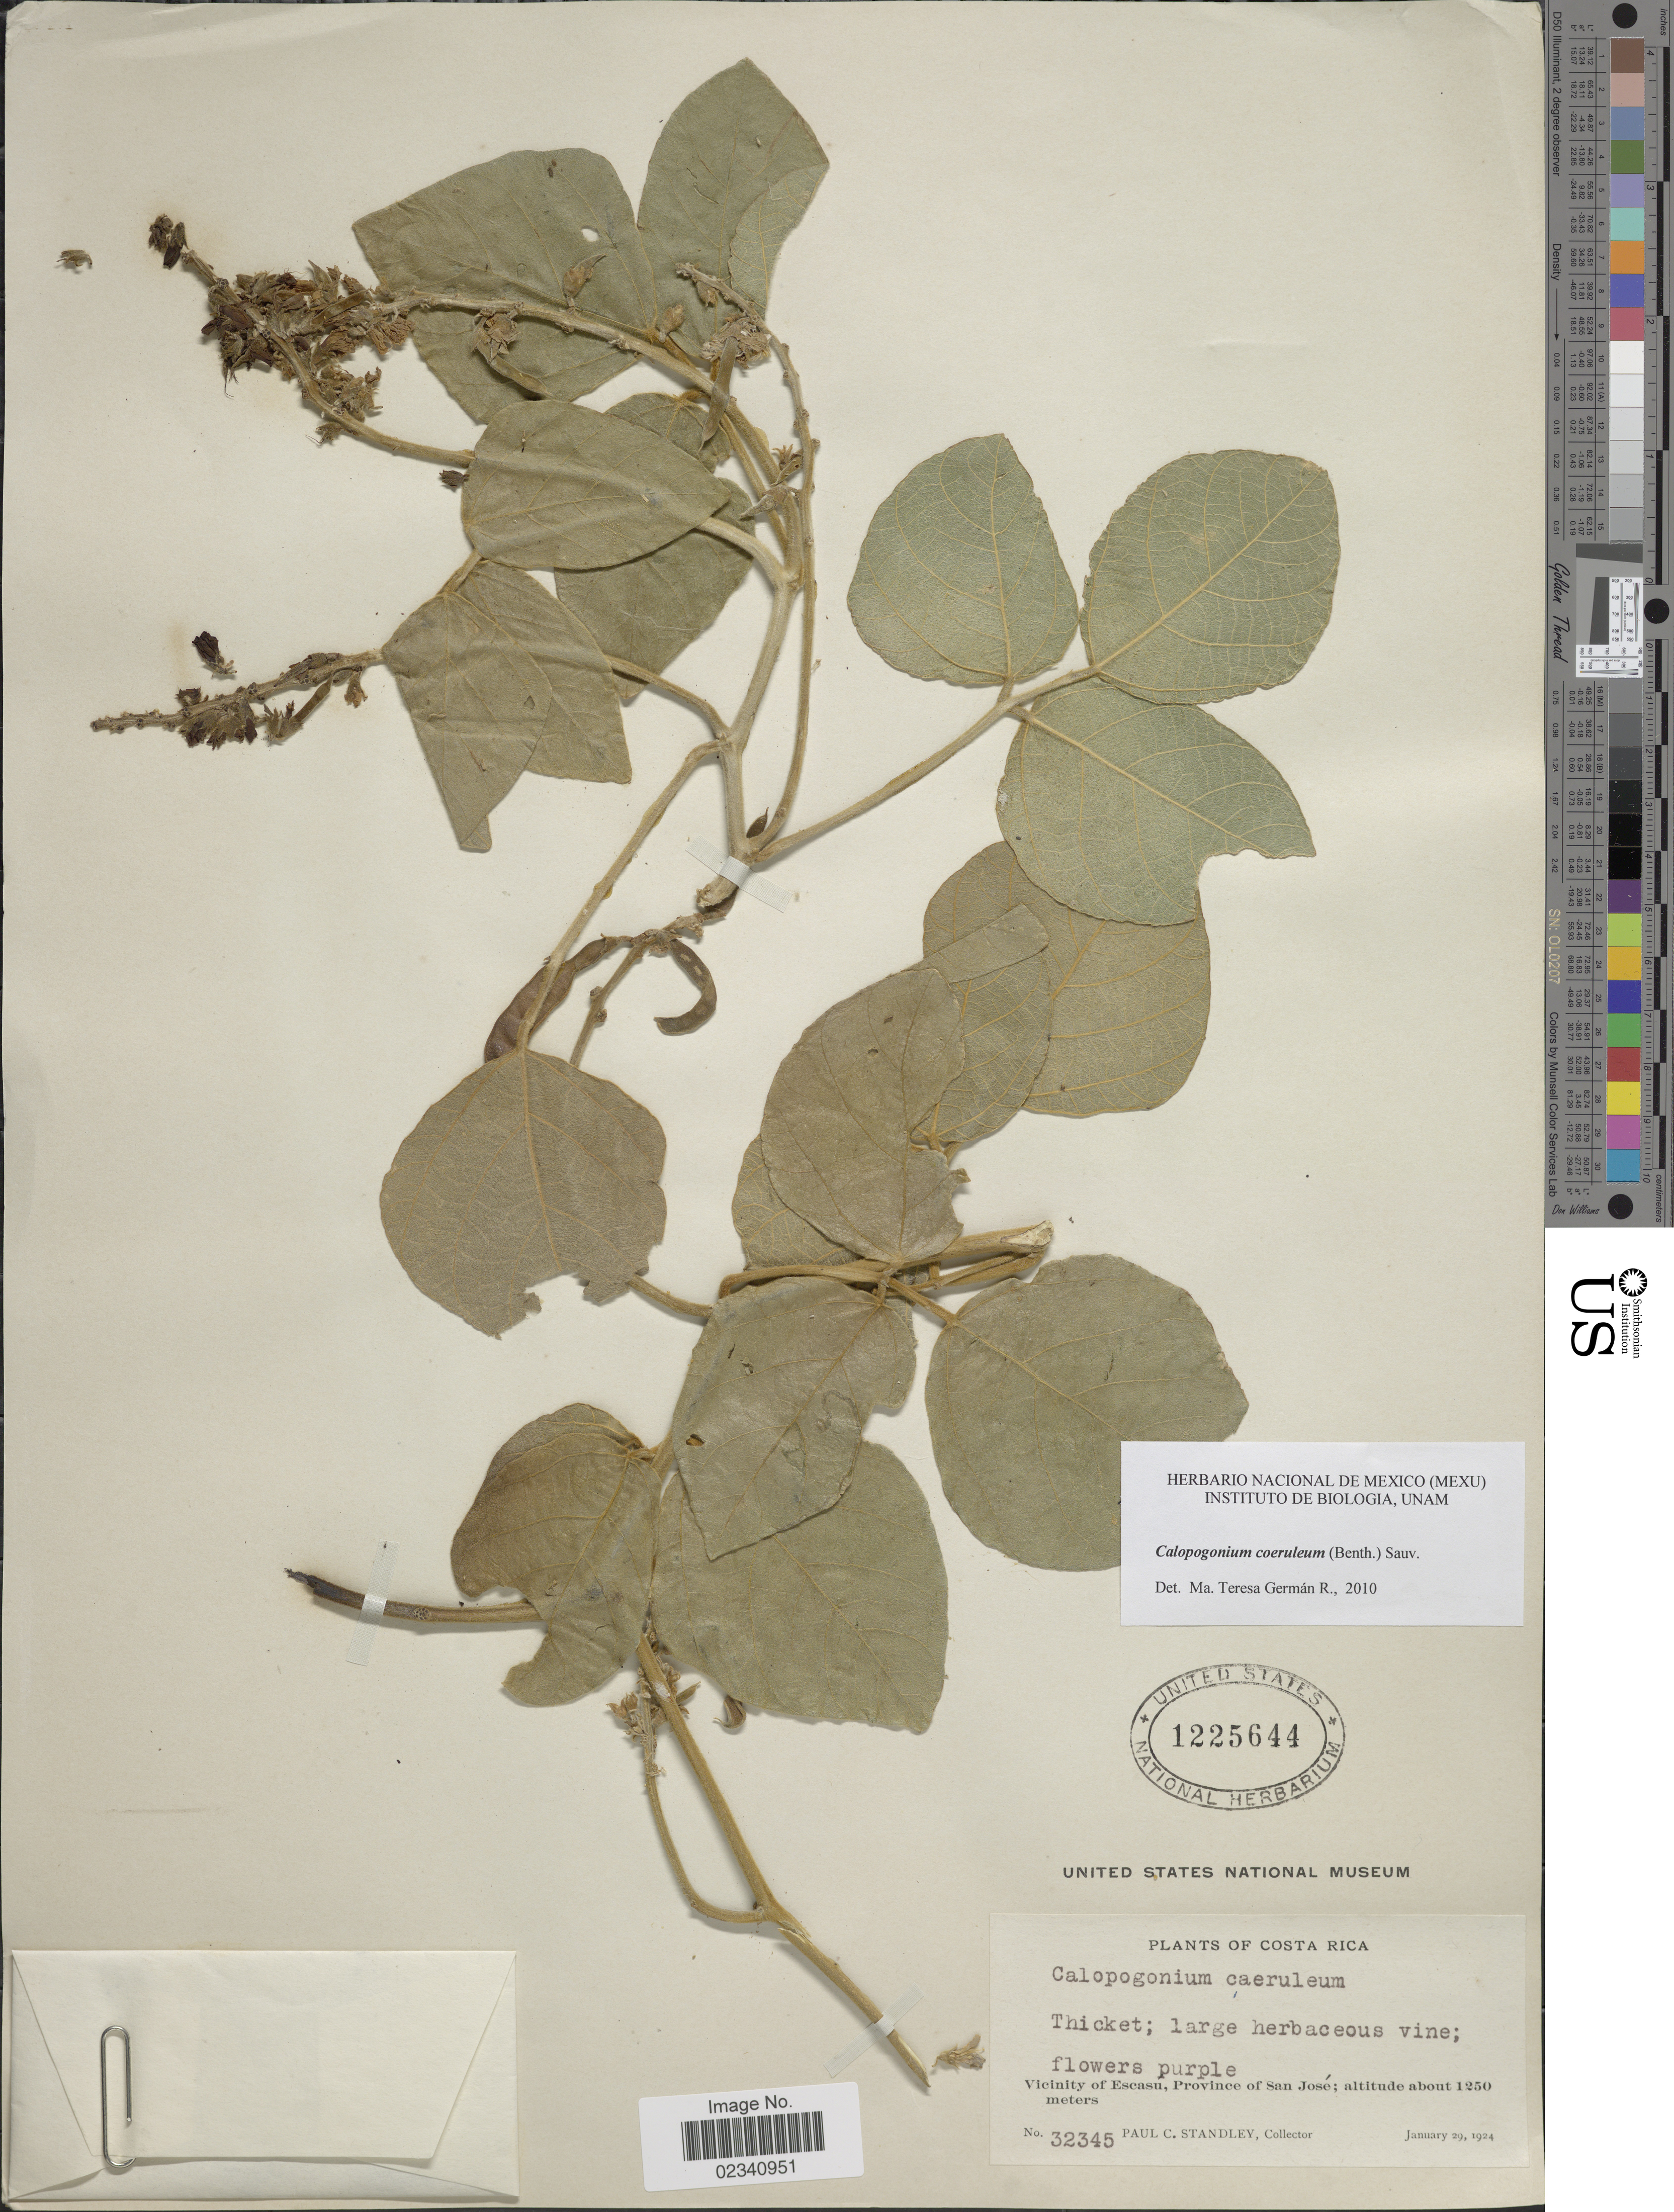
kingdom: Plantae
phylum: Tracheophyta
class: Magnoliopsida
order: Fabales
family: Fabaceae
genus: Calopogonium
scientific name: Calopogonium caeruleum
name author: (Benth.) C. Wright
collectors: P. C. Standley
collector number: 32345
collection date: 1924-01-29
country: Costa Rica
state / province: San José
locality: Vicinity of Escasu, Province of San Jose.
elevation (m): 1250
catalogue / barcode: US 1225644